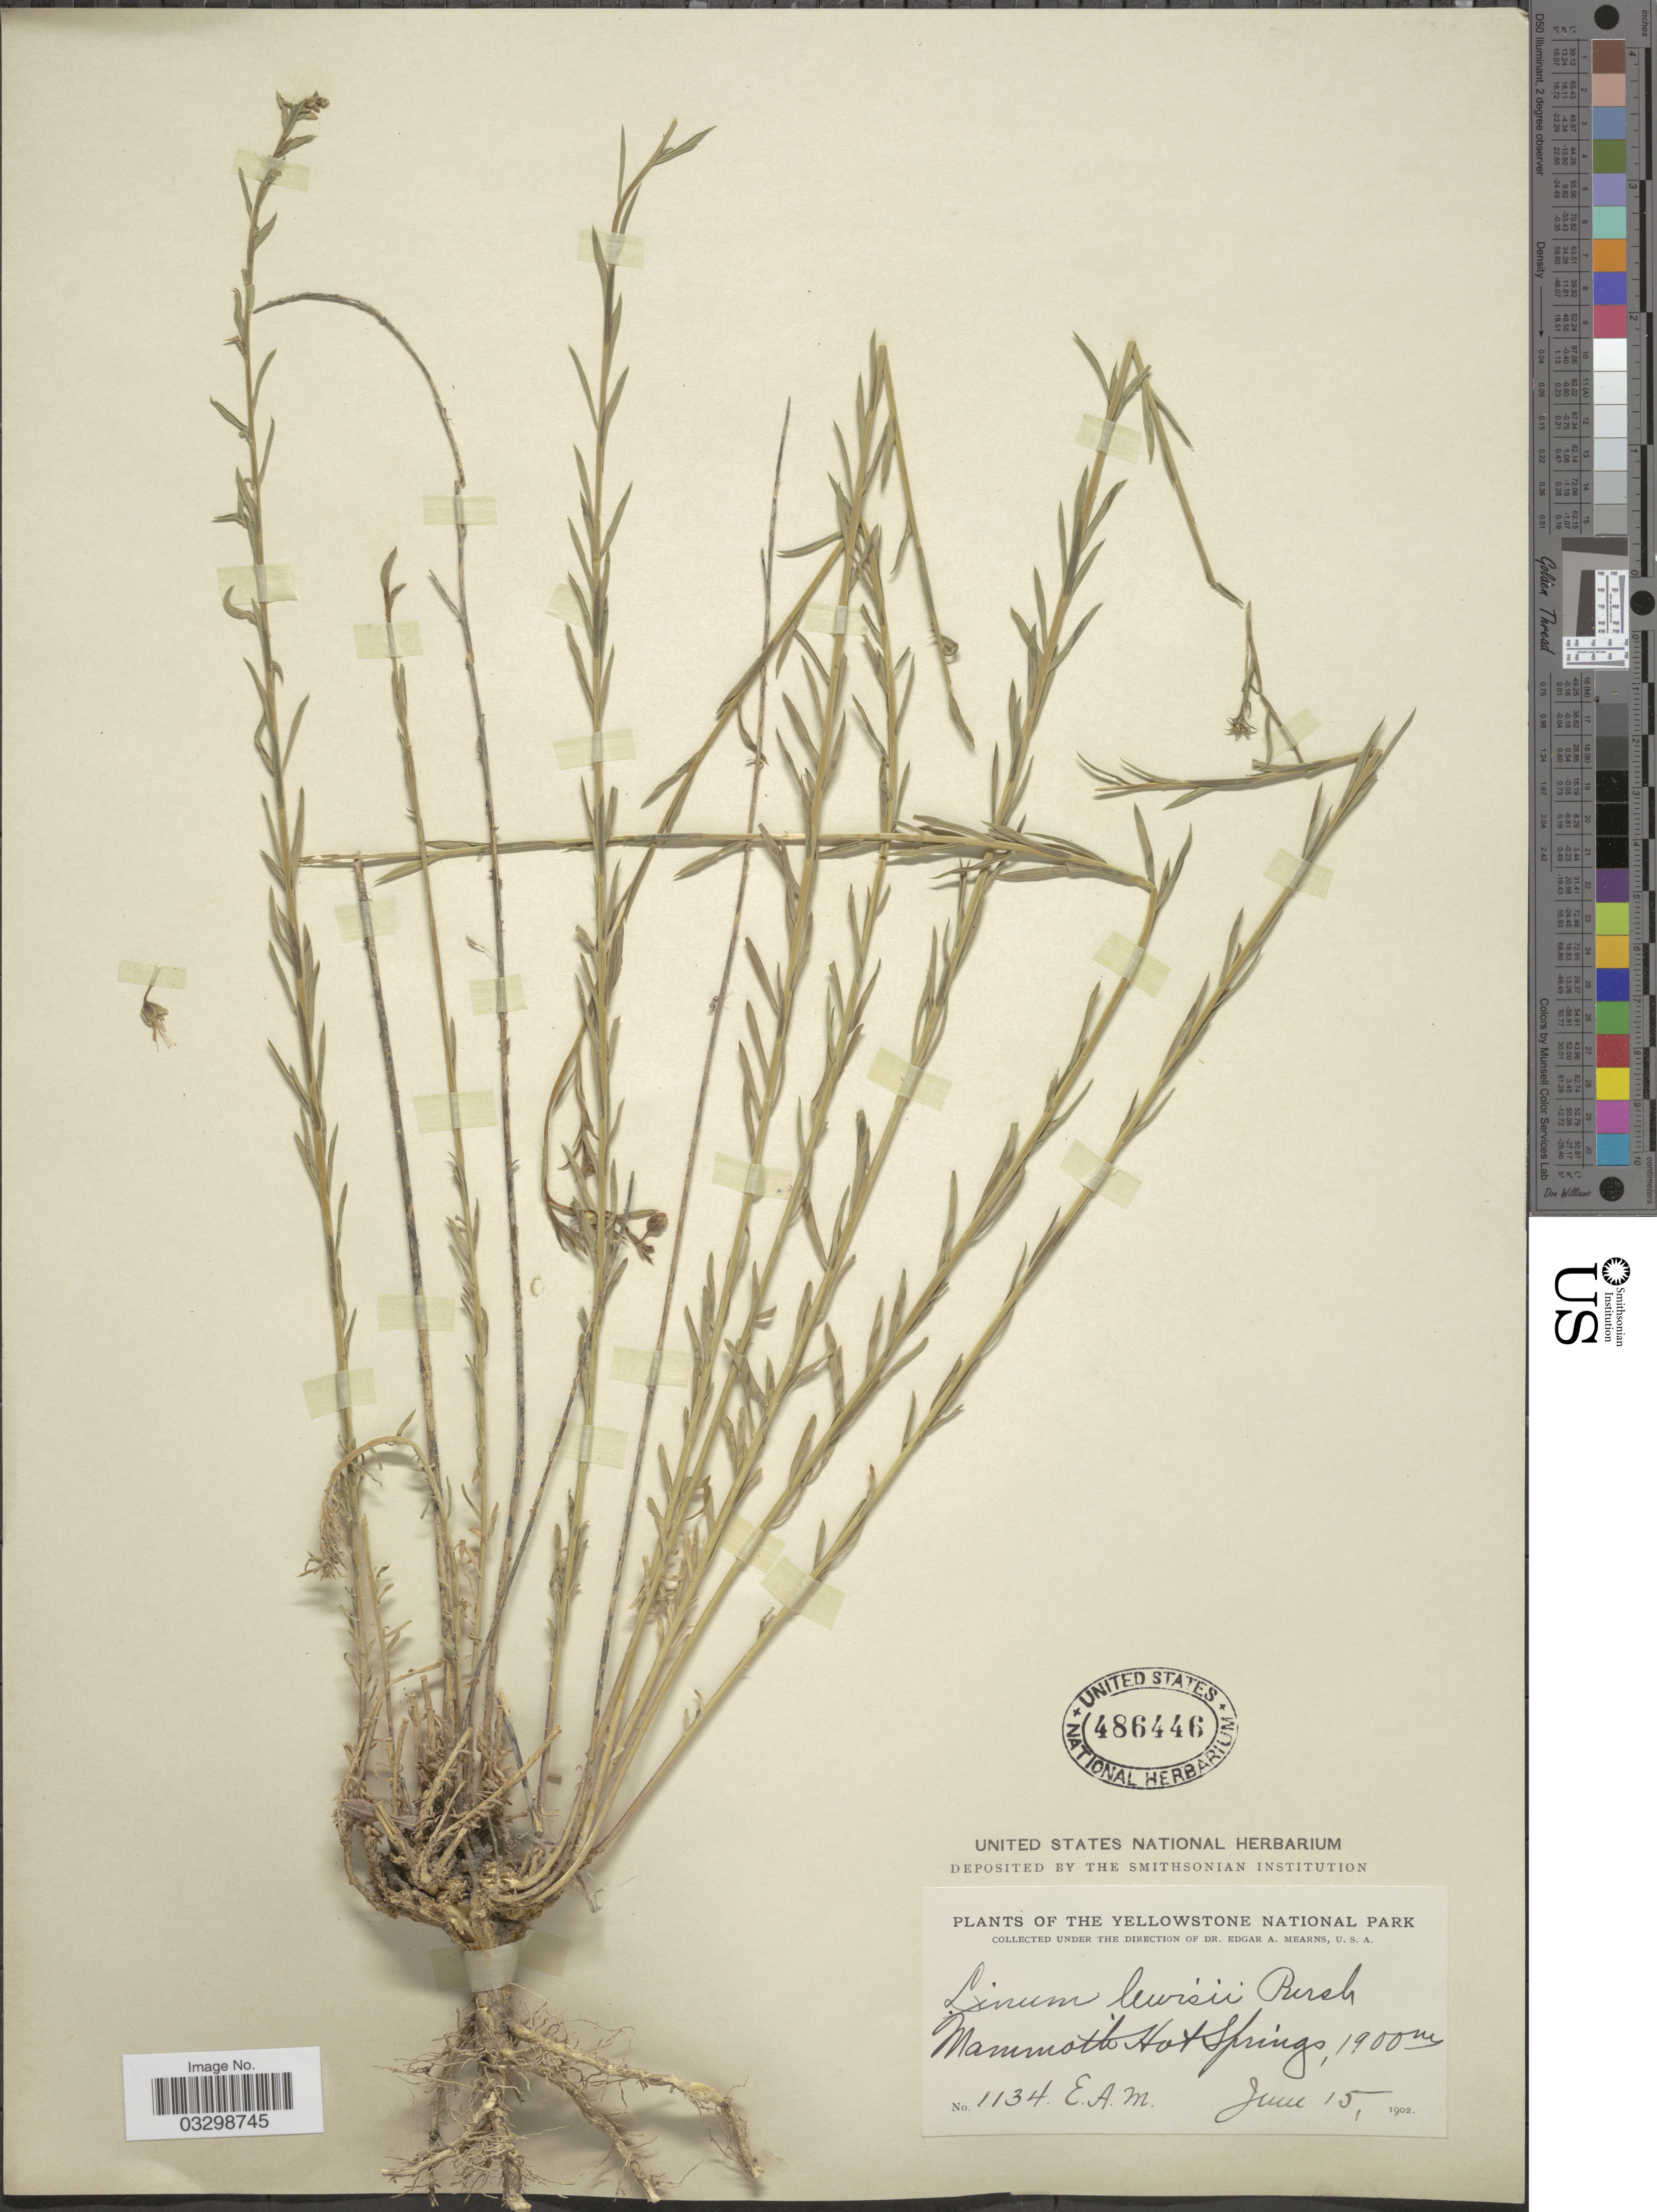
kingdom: Plantae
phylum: Tracheophyta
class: Magnoliopsida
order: Malpighiales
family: Linaceae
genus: Linum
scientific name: Linum lewisii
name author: Pursh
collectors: E. A. Mearns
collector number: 1134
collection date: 1902-06-15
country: United States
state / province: Wyoming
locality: Yellowstone National Park. Mammoth Hot Springs.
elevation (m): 1900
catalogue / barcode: US 486446